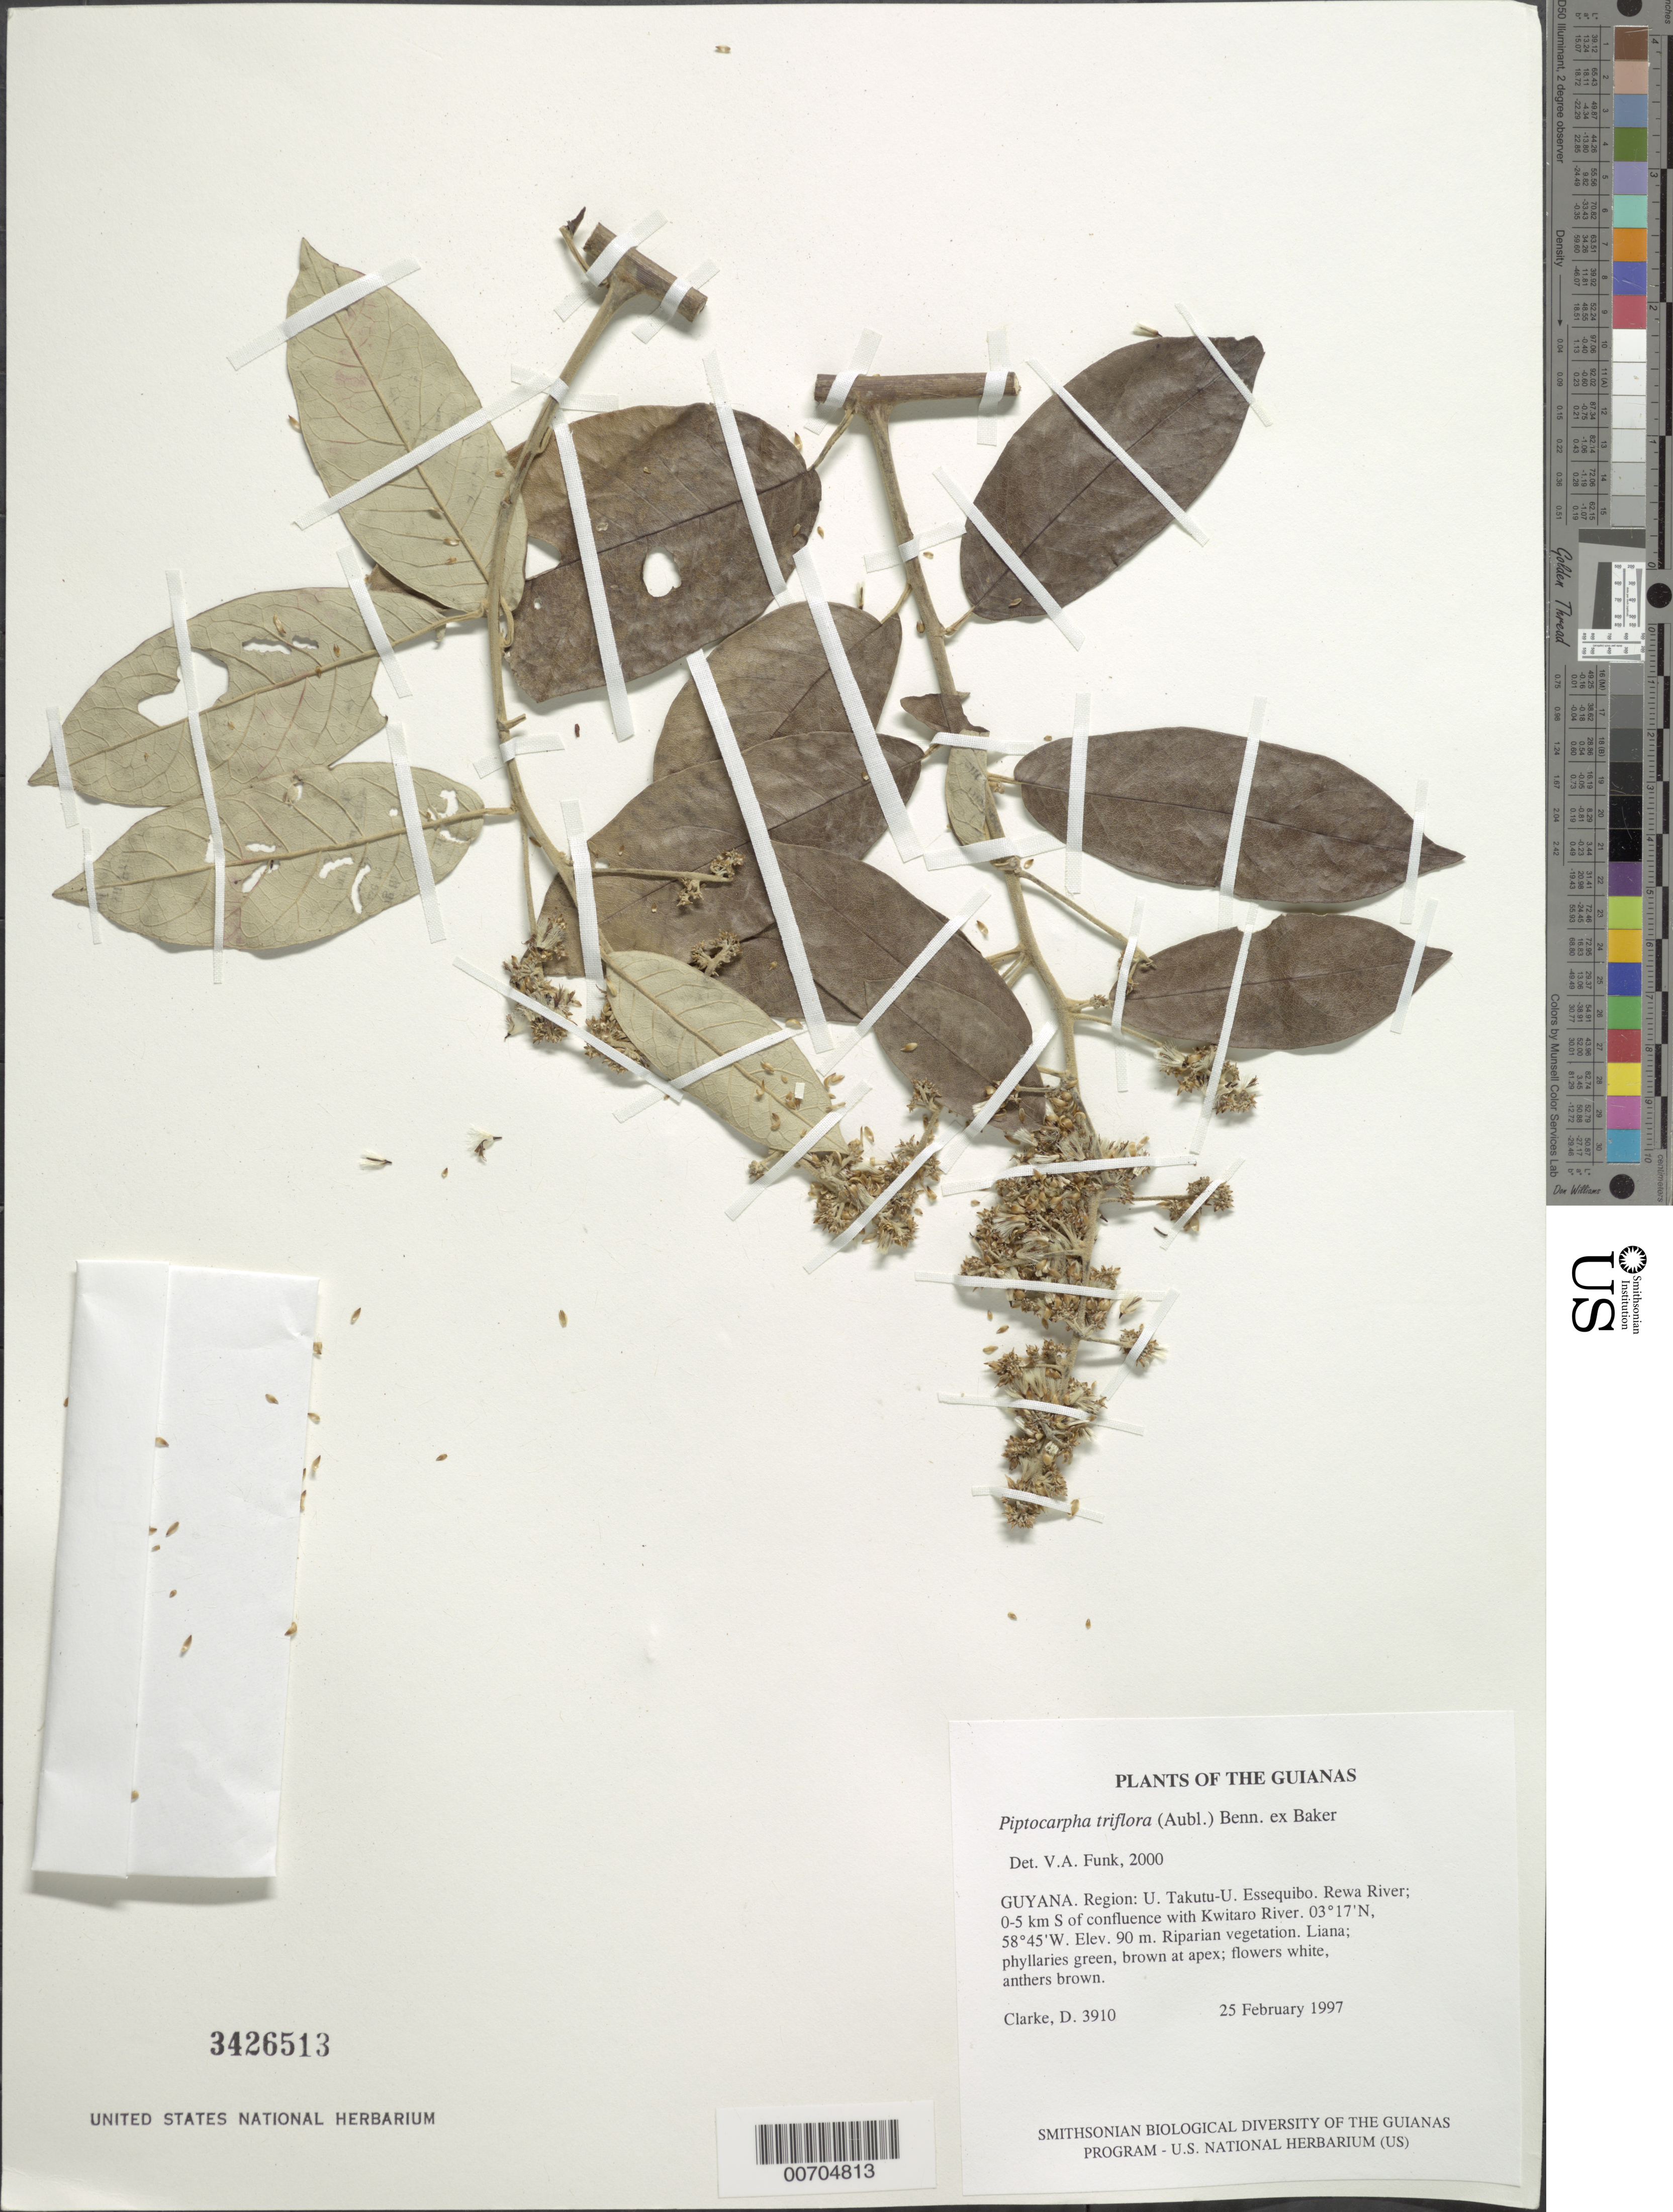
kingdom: Plantae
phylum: Tracheophyta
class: Magnoliopsida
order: Asterales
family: Asteraceae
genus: Piptocarpha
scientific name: Piptocarpha triflora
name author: (Aubl.) Benn. ex Baker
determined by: Funk, Vicki A., (BOT), Smithsonian Institution - National Museum of Natural History (UNITED STATES)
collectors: H. D. Clarke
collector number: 3910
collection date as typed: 25 February 1997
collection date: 1997-02-25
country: Guyana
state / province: U. Takutu-U. Essequibo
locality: Rewa River; 0-5 km S of confluence with Kwitaro River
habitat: Riparian vegetation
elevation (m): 90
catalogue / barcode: US 3426513